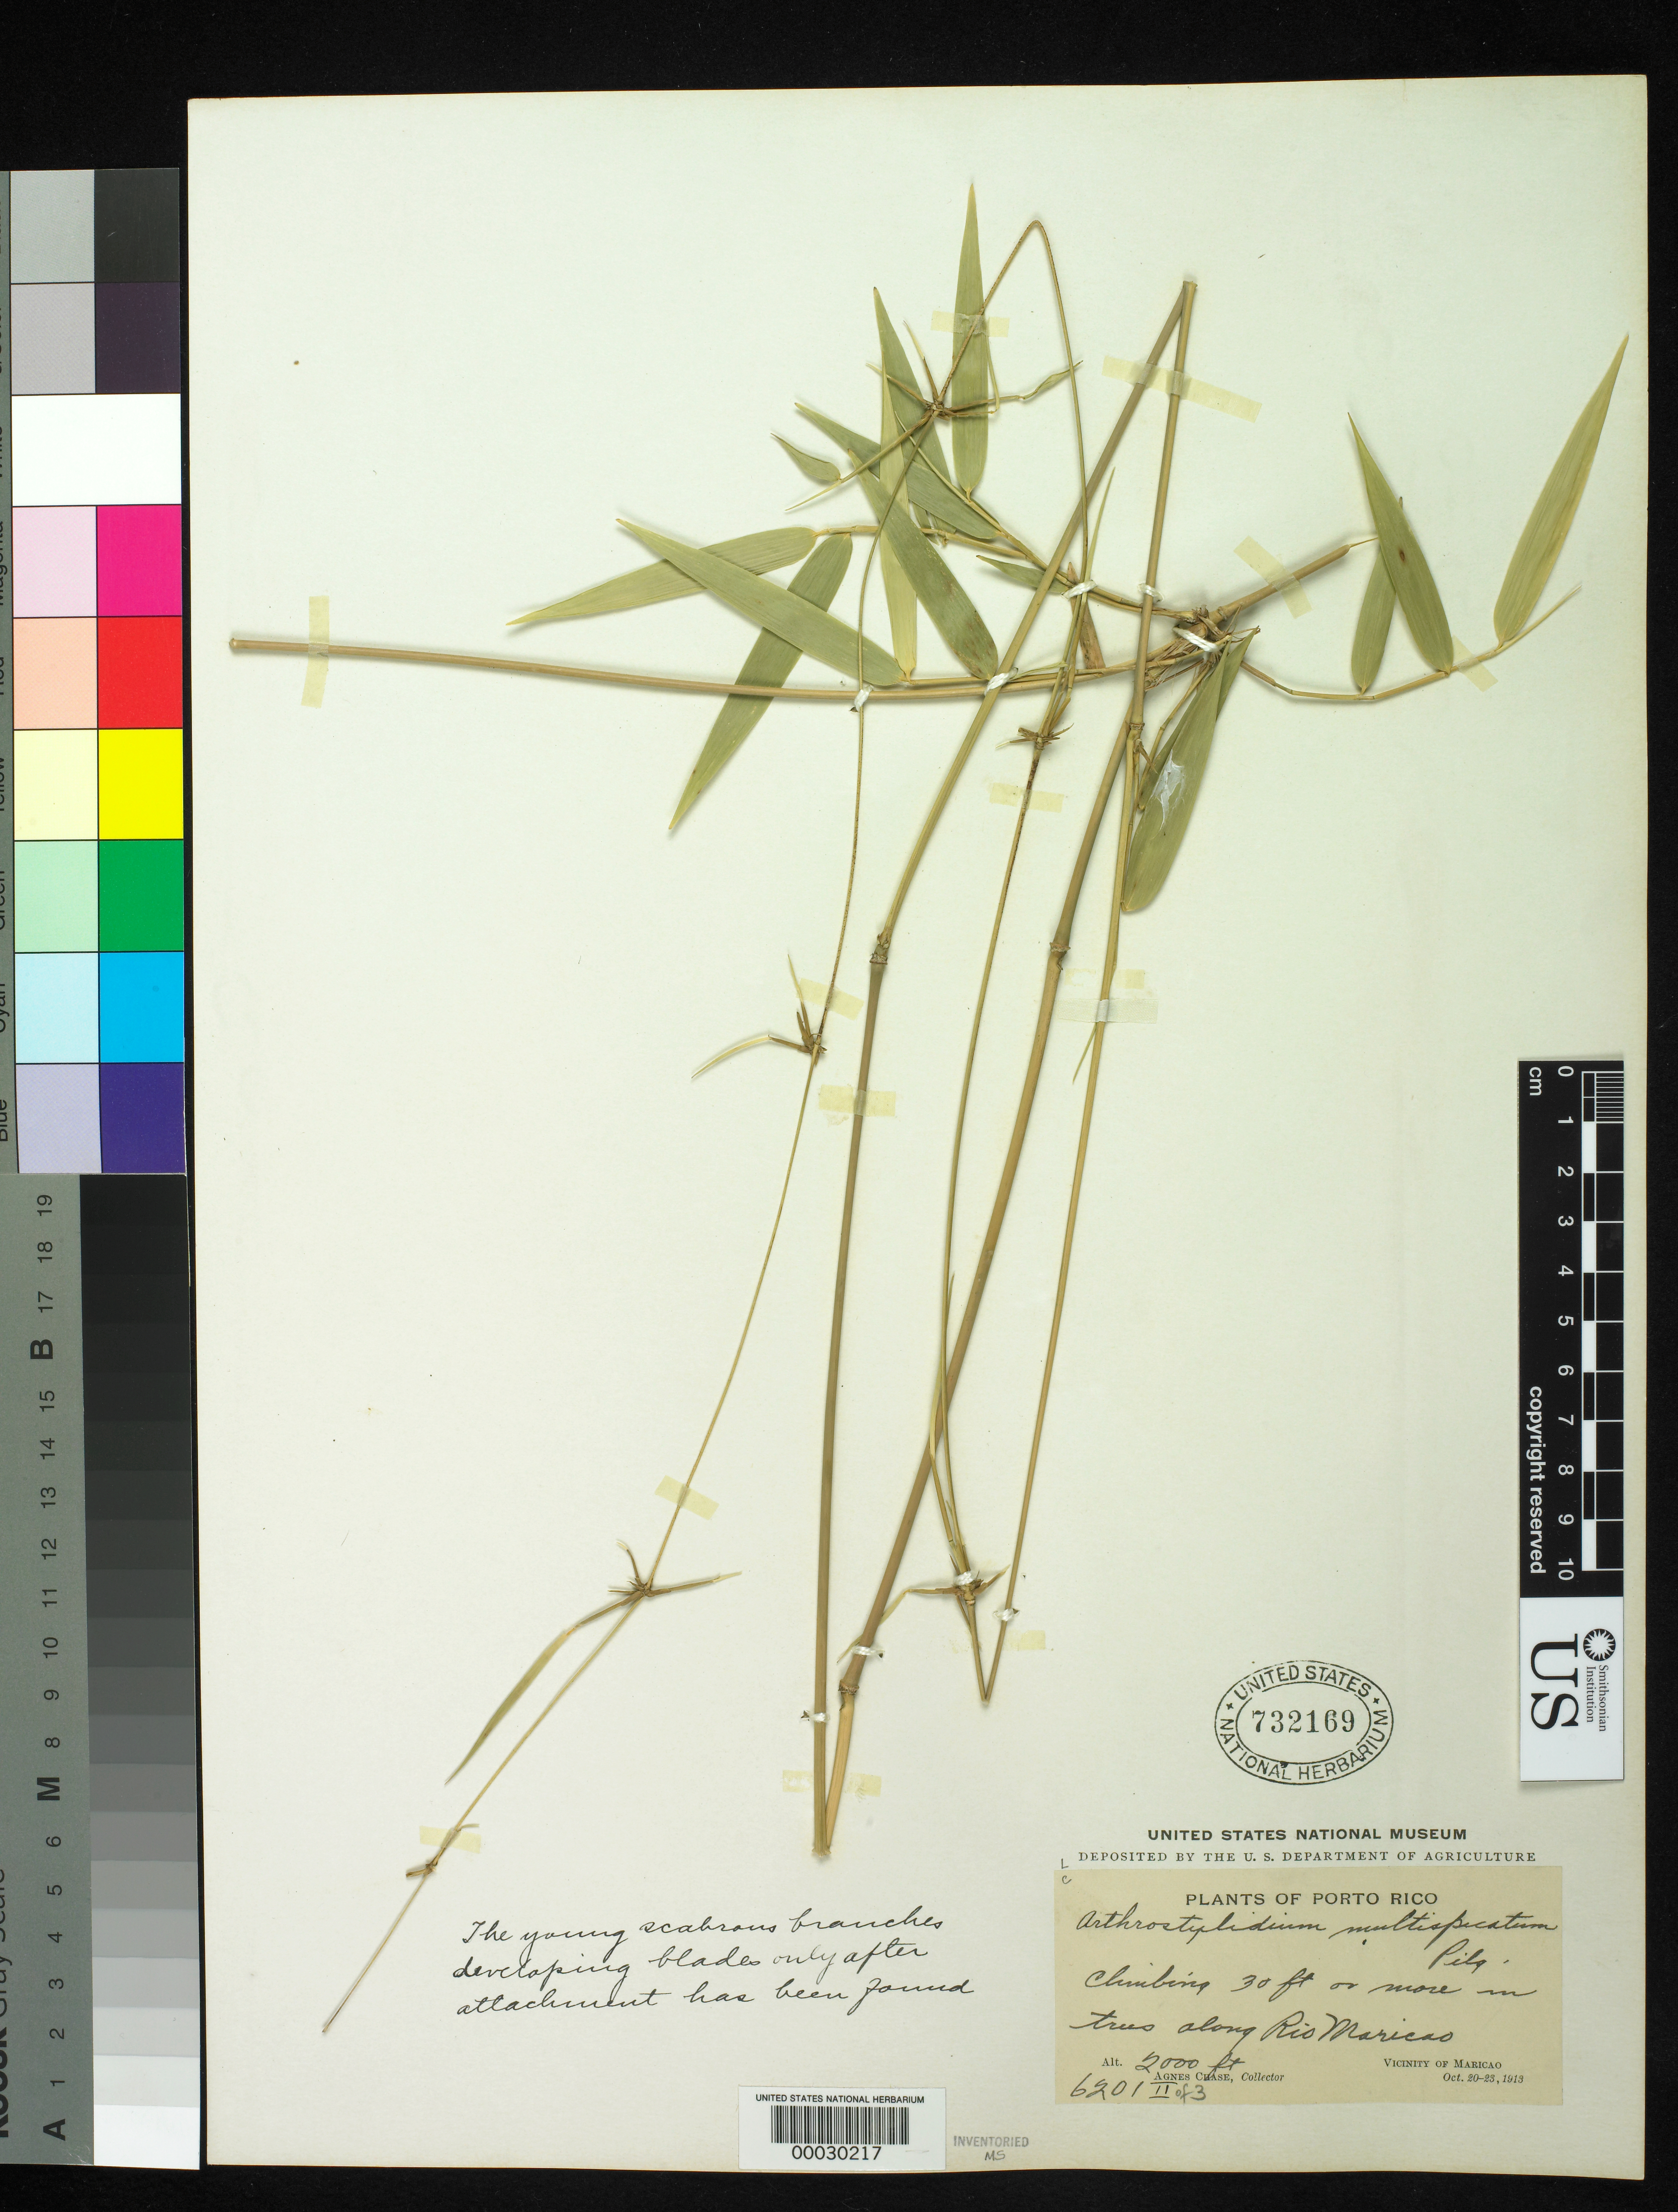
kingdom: Plantae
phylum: Tracheophyta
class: Liliopsida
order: Poales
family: Poaceae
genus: Arthrostylidium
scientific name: Arthrostylidium multispicatum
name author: Pilg. in Urb.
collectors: A. Chase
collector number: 6201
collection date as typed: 20 Oct 1913 to 23 Oct 1913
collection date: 1913-10-20/1913-10-23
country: Puerto Rico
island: Greater Antilles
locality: Rio maricao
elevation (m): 610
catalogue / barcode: US 732169